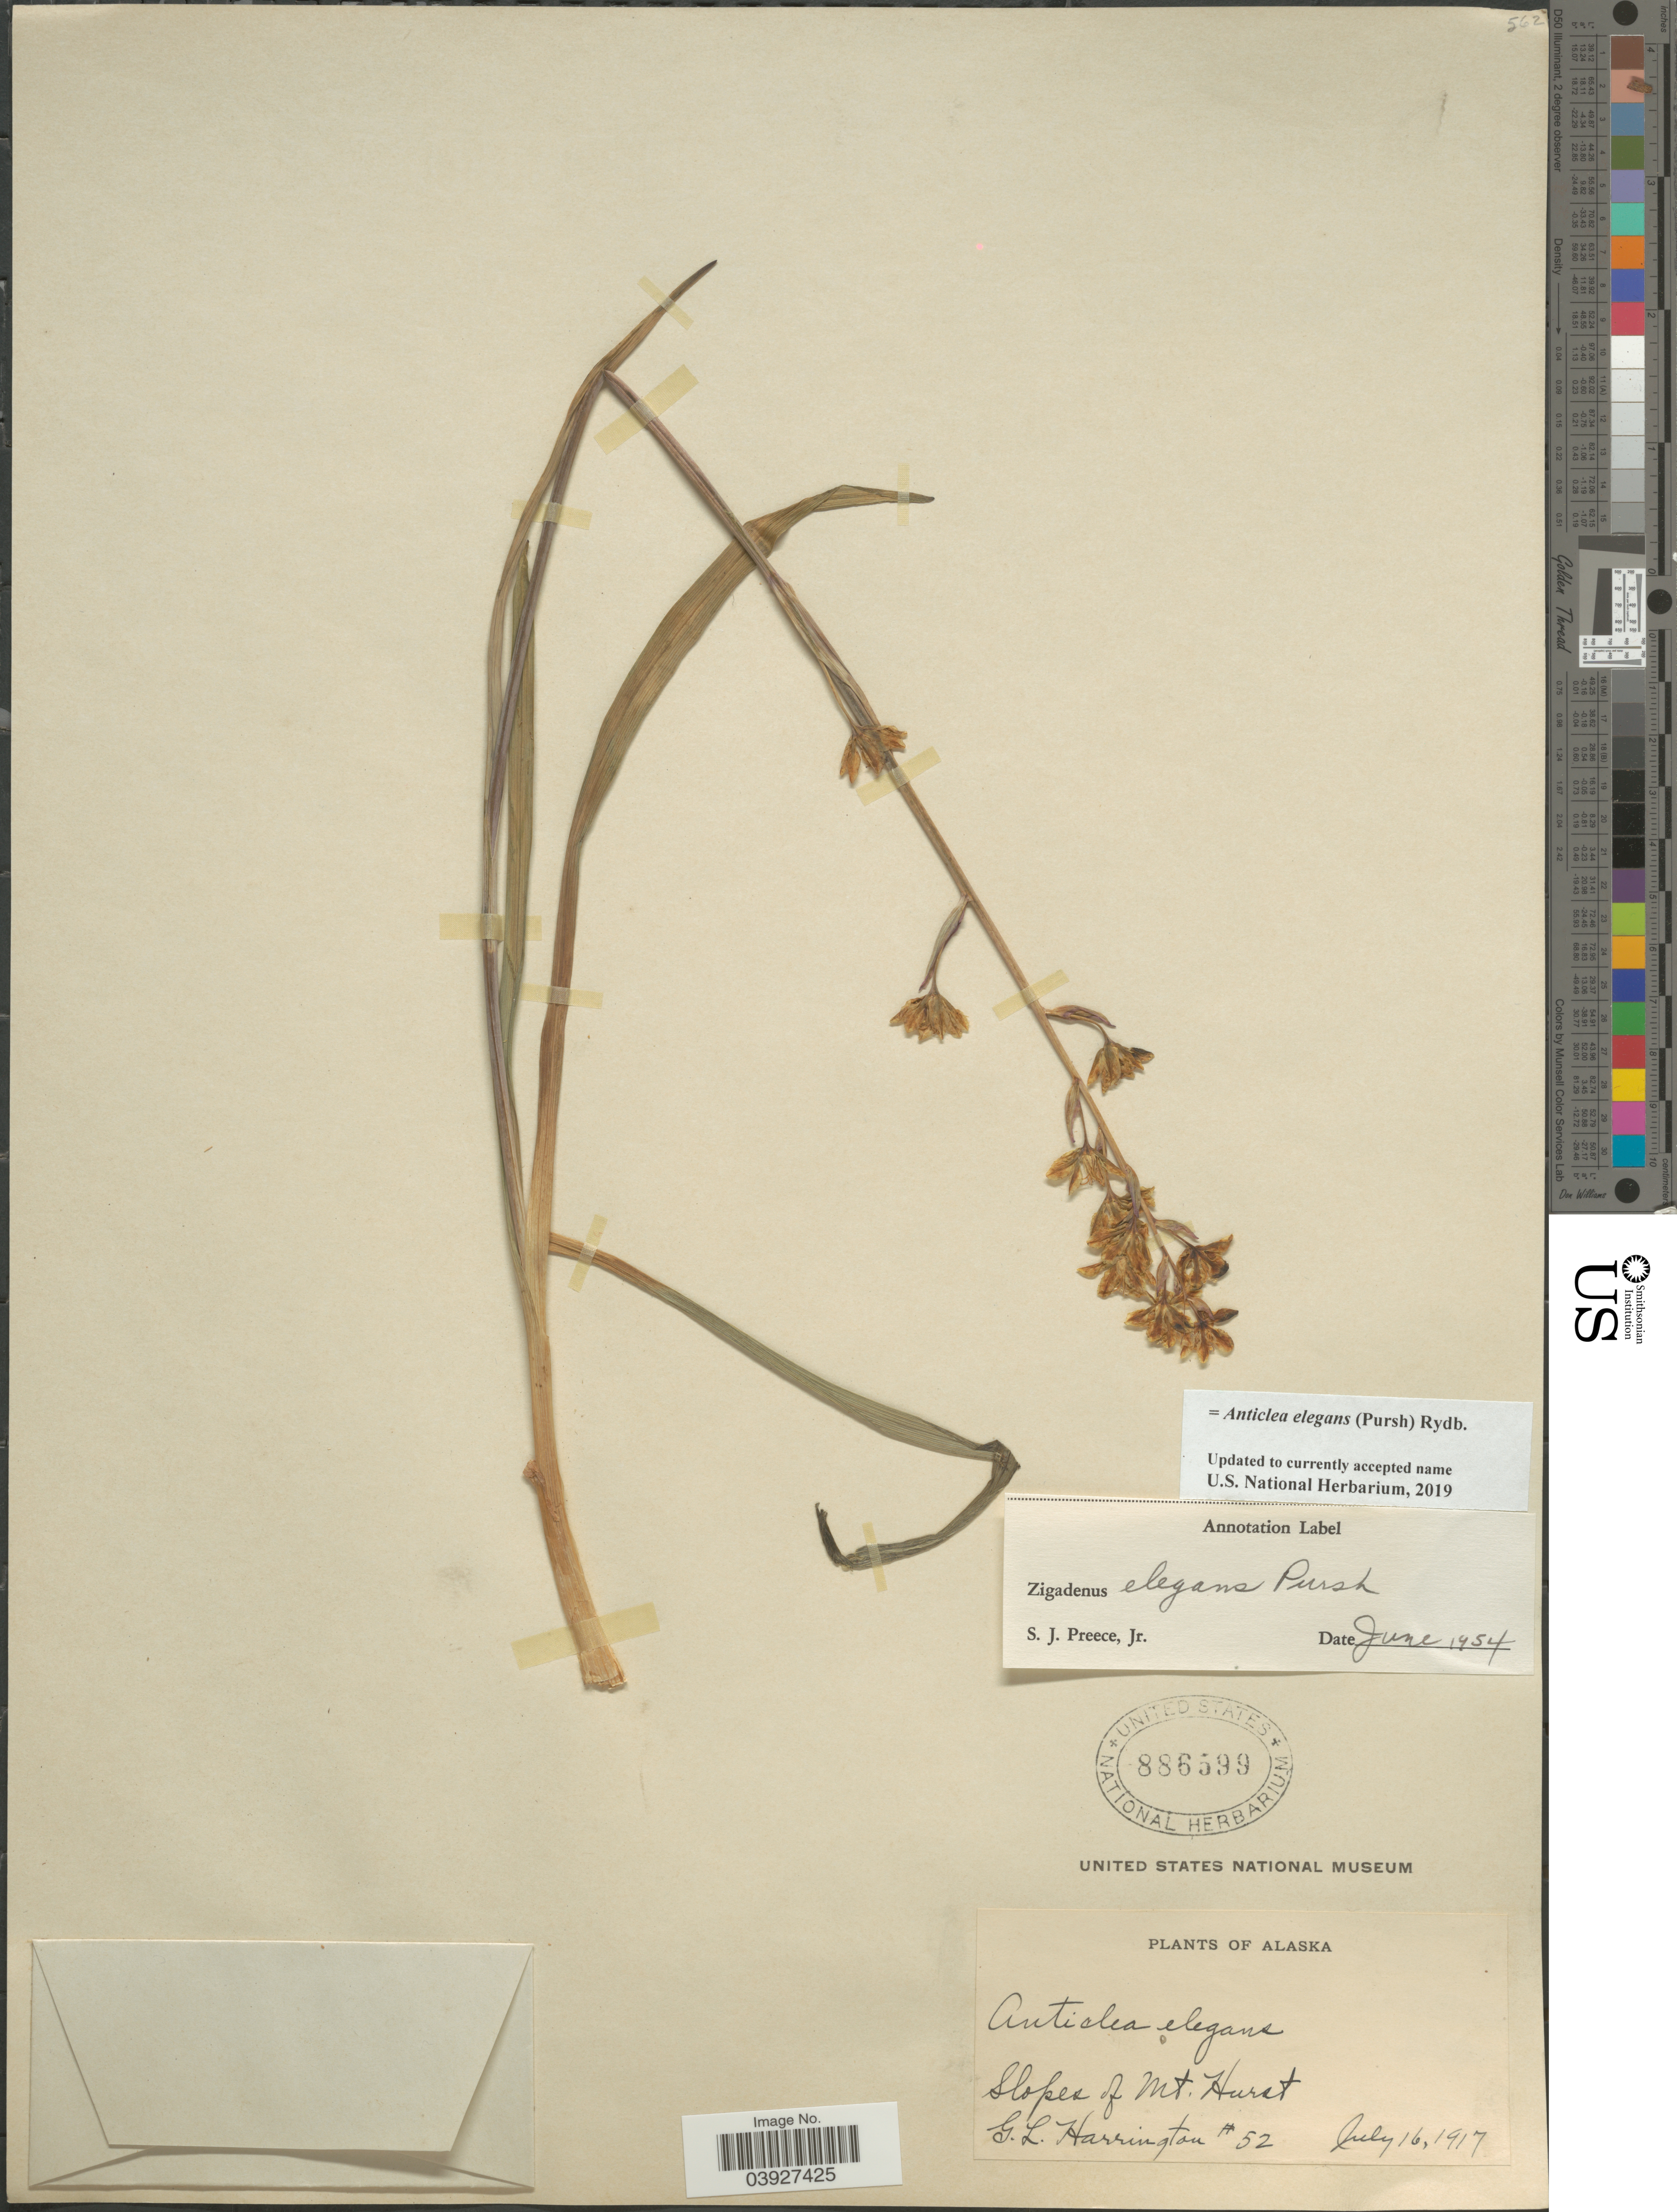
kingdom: Plantae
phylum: Tracheophyta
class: Liliopsida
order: Liliales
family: Melanthiaceae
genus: Anticlea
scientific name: Anticlea elegans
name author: (Pursh) Rydb.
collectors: G. Harrington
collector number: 52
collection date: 1917-07-16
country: United States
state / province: Alaska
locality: Slopes of Mt. Hurst.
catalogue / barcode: US 886599